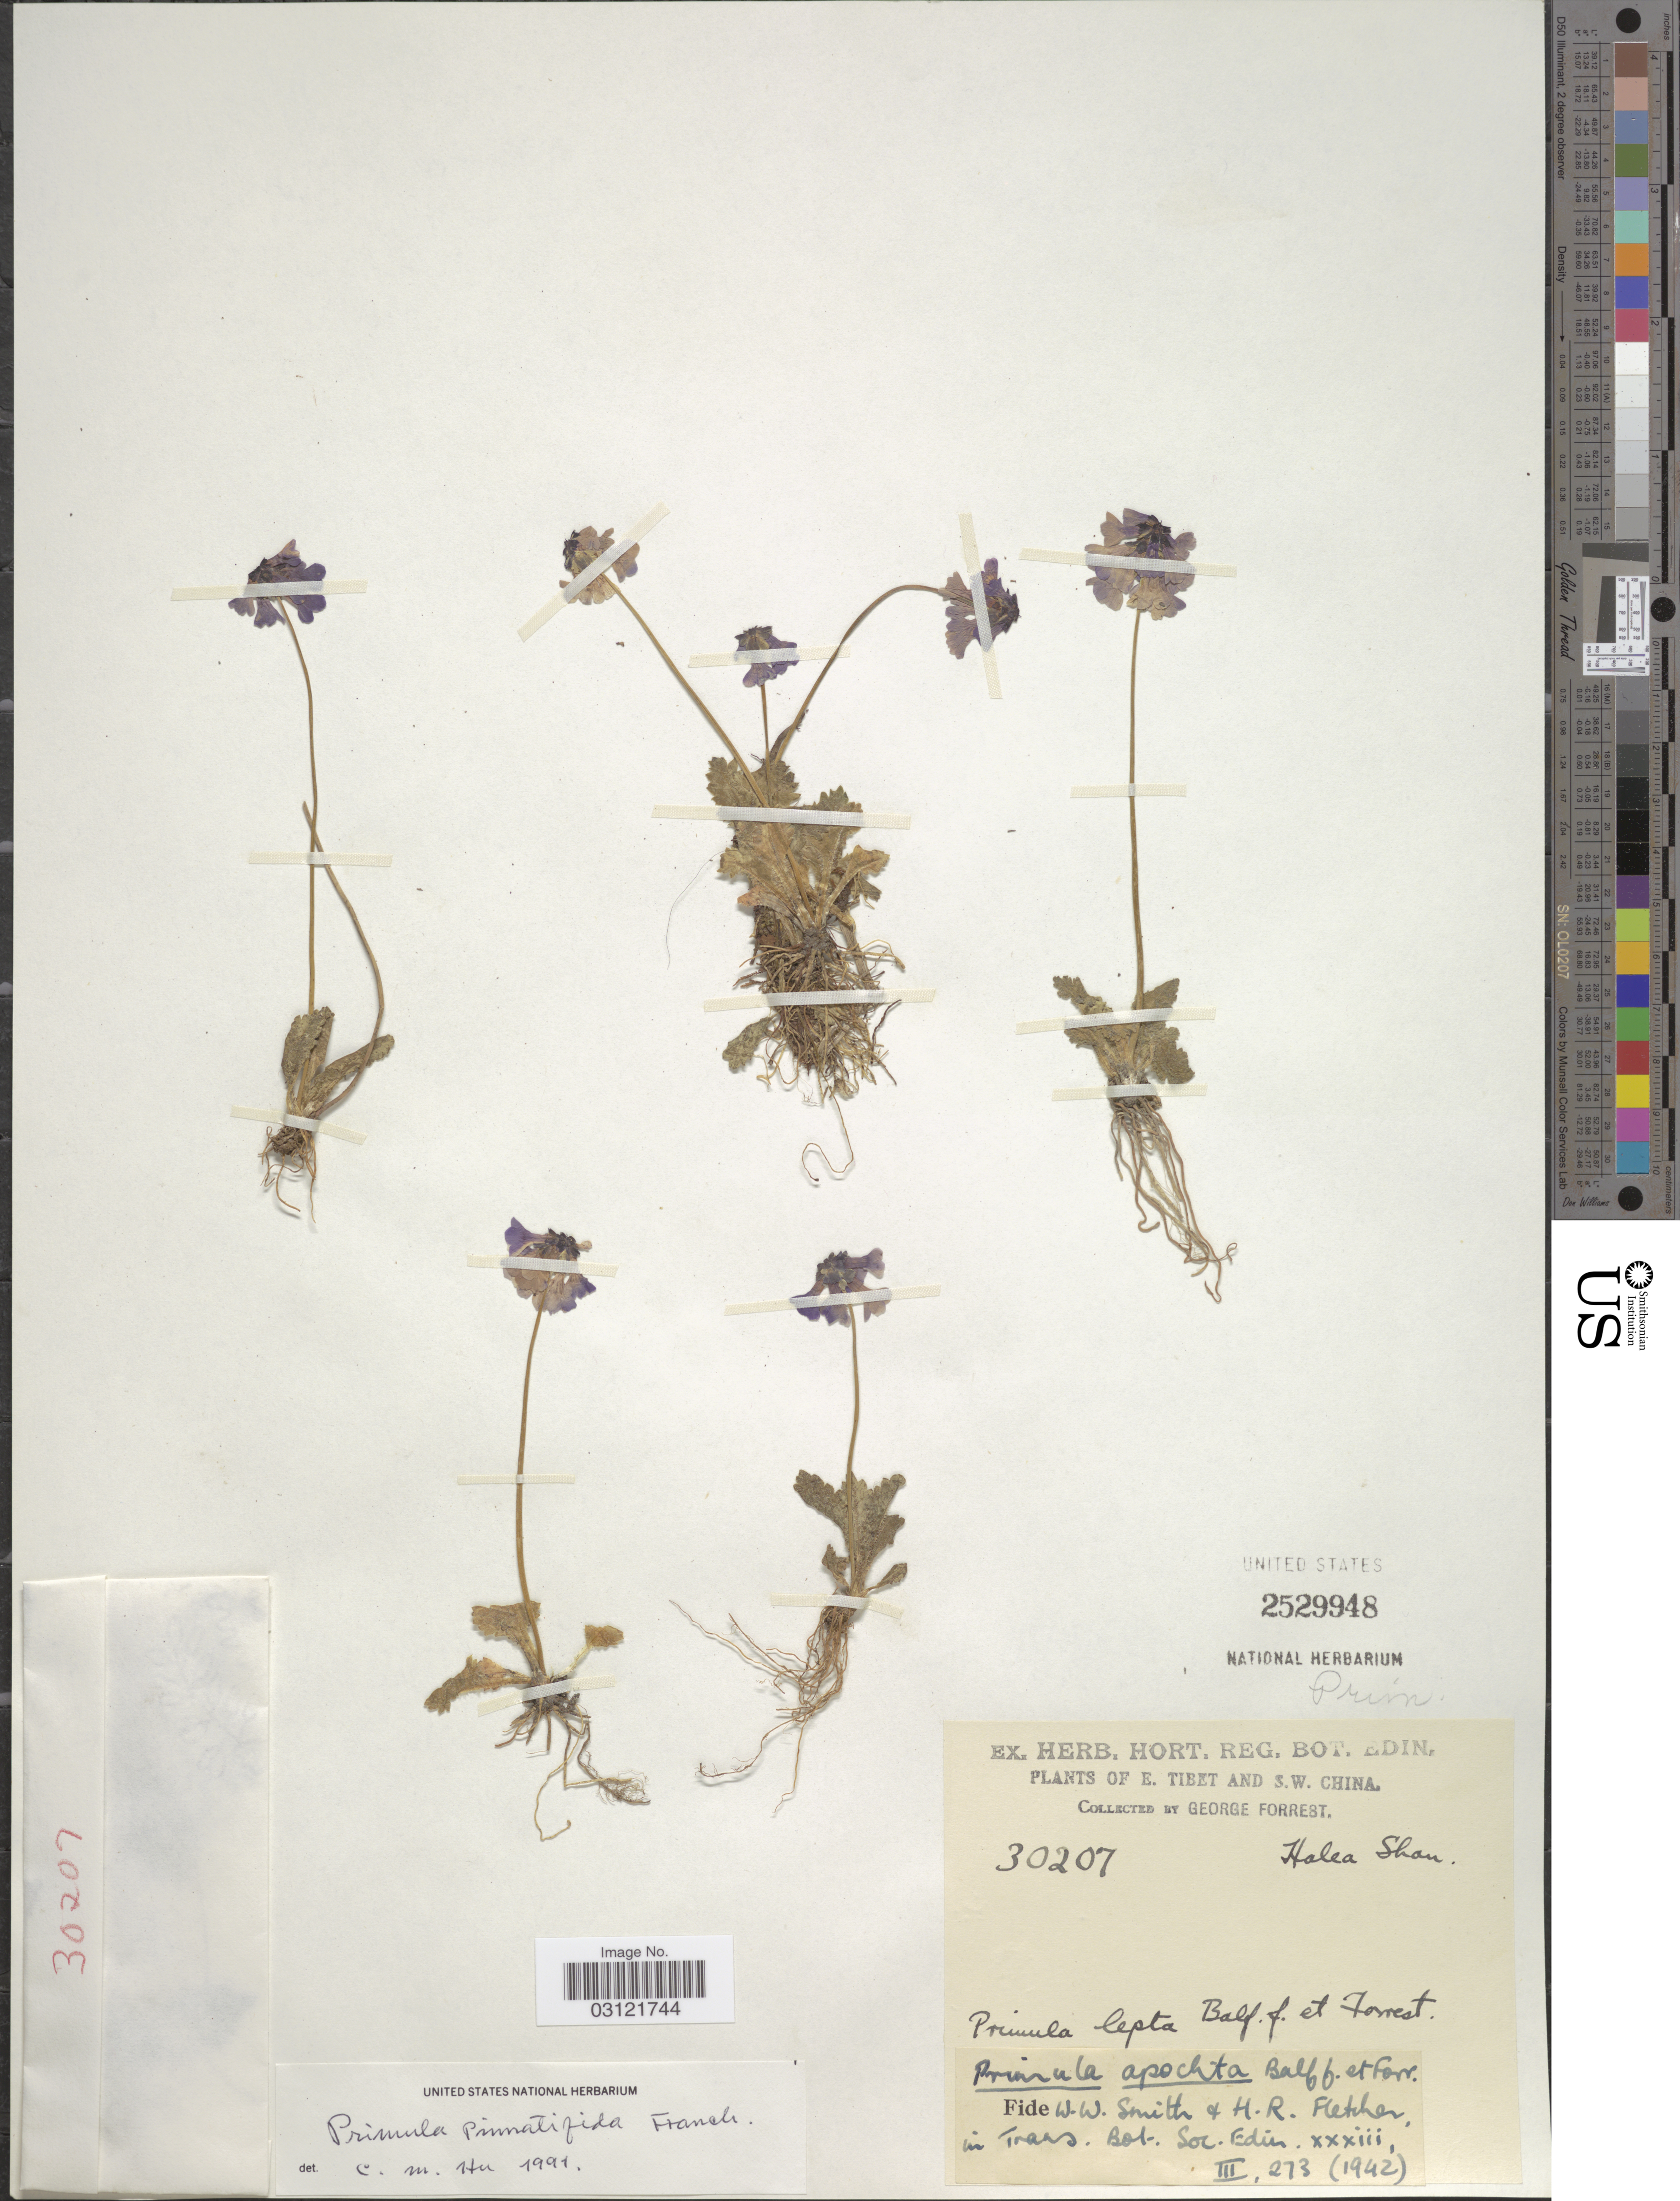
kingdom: Plantae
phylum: Tracheophyta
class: Magnoliopsida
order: Ericales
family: Primulaceae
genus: Primula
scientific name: Primula pinnatifida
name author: Franch.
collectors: G. Forrest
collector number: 30207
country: China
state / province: Xizang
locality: E. Tibet and S.W. China, Halea Shan.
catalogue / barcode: US 2529948